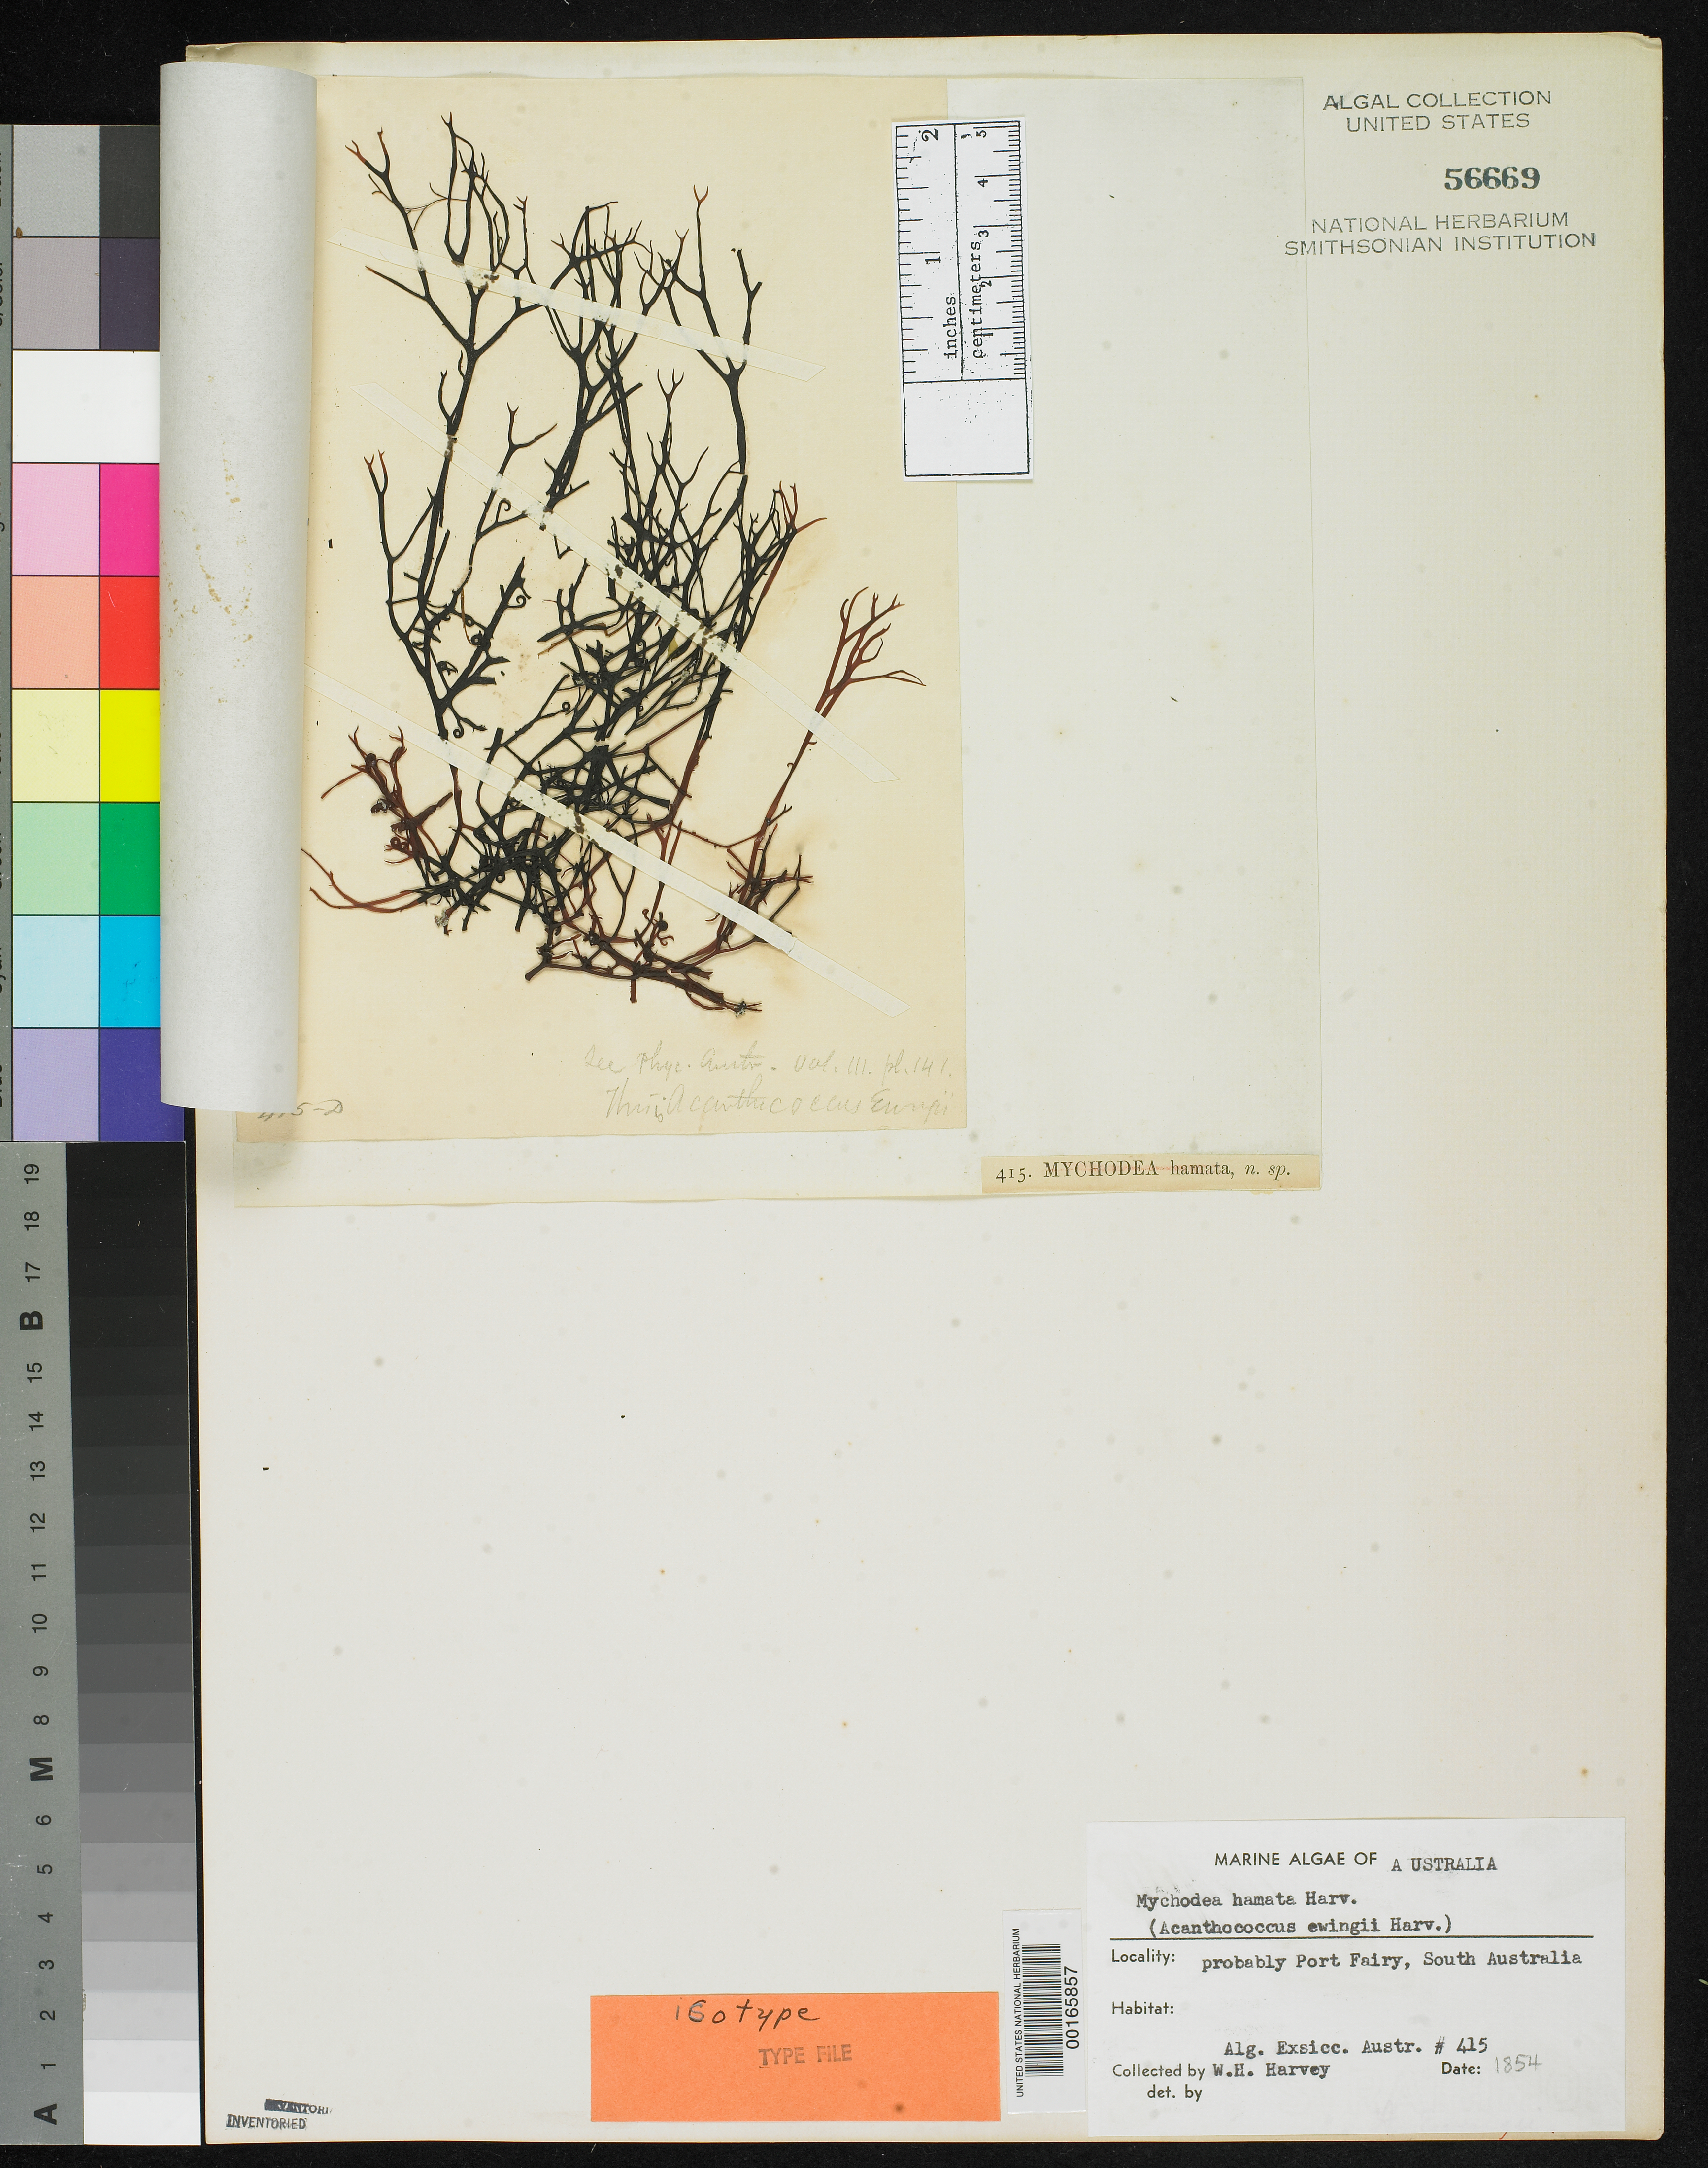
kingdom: Plantae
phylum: Rhodophyta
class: Florideophyceae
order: Gigartinales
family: Mychodeaceae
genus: Mychodea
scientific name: Mychodea hamata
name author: Harv. in Hook. f.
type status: Isotype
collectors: W. Harvey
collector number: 415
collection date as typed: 1854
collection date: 1854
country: Australia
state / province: Victoria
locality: Port Fairy.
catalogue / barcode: US 56669